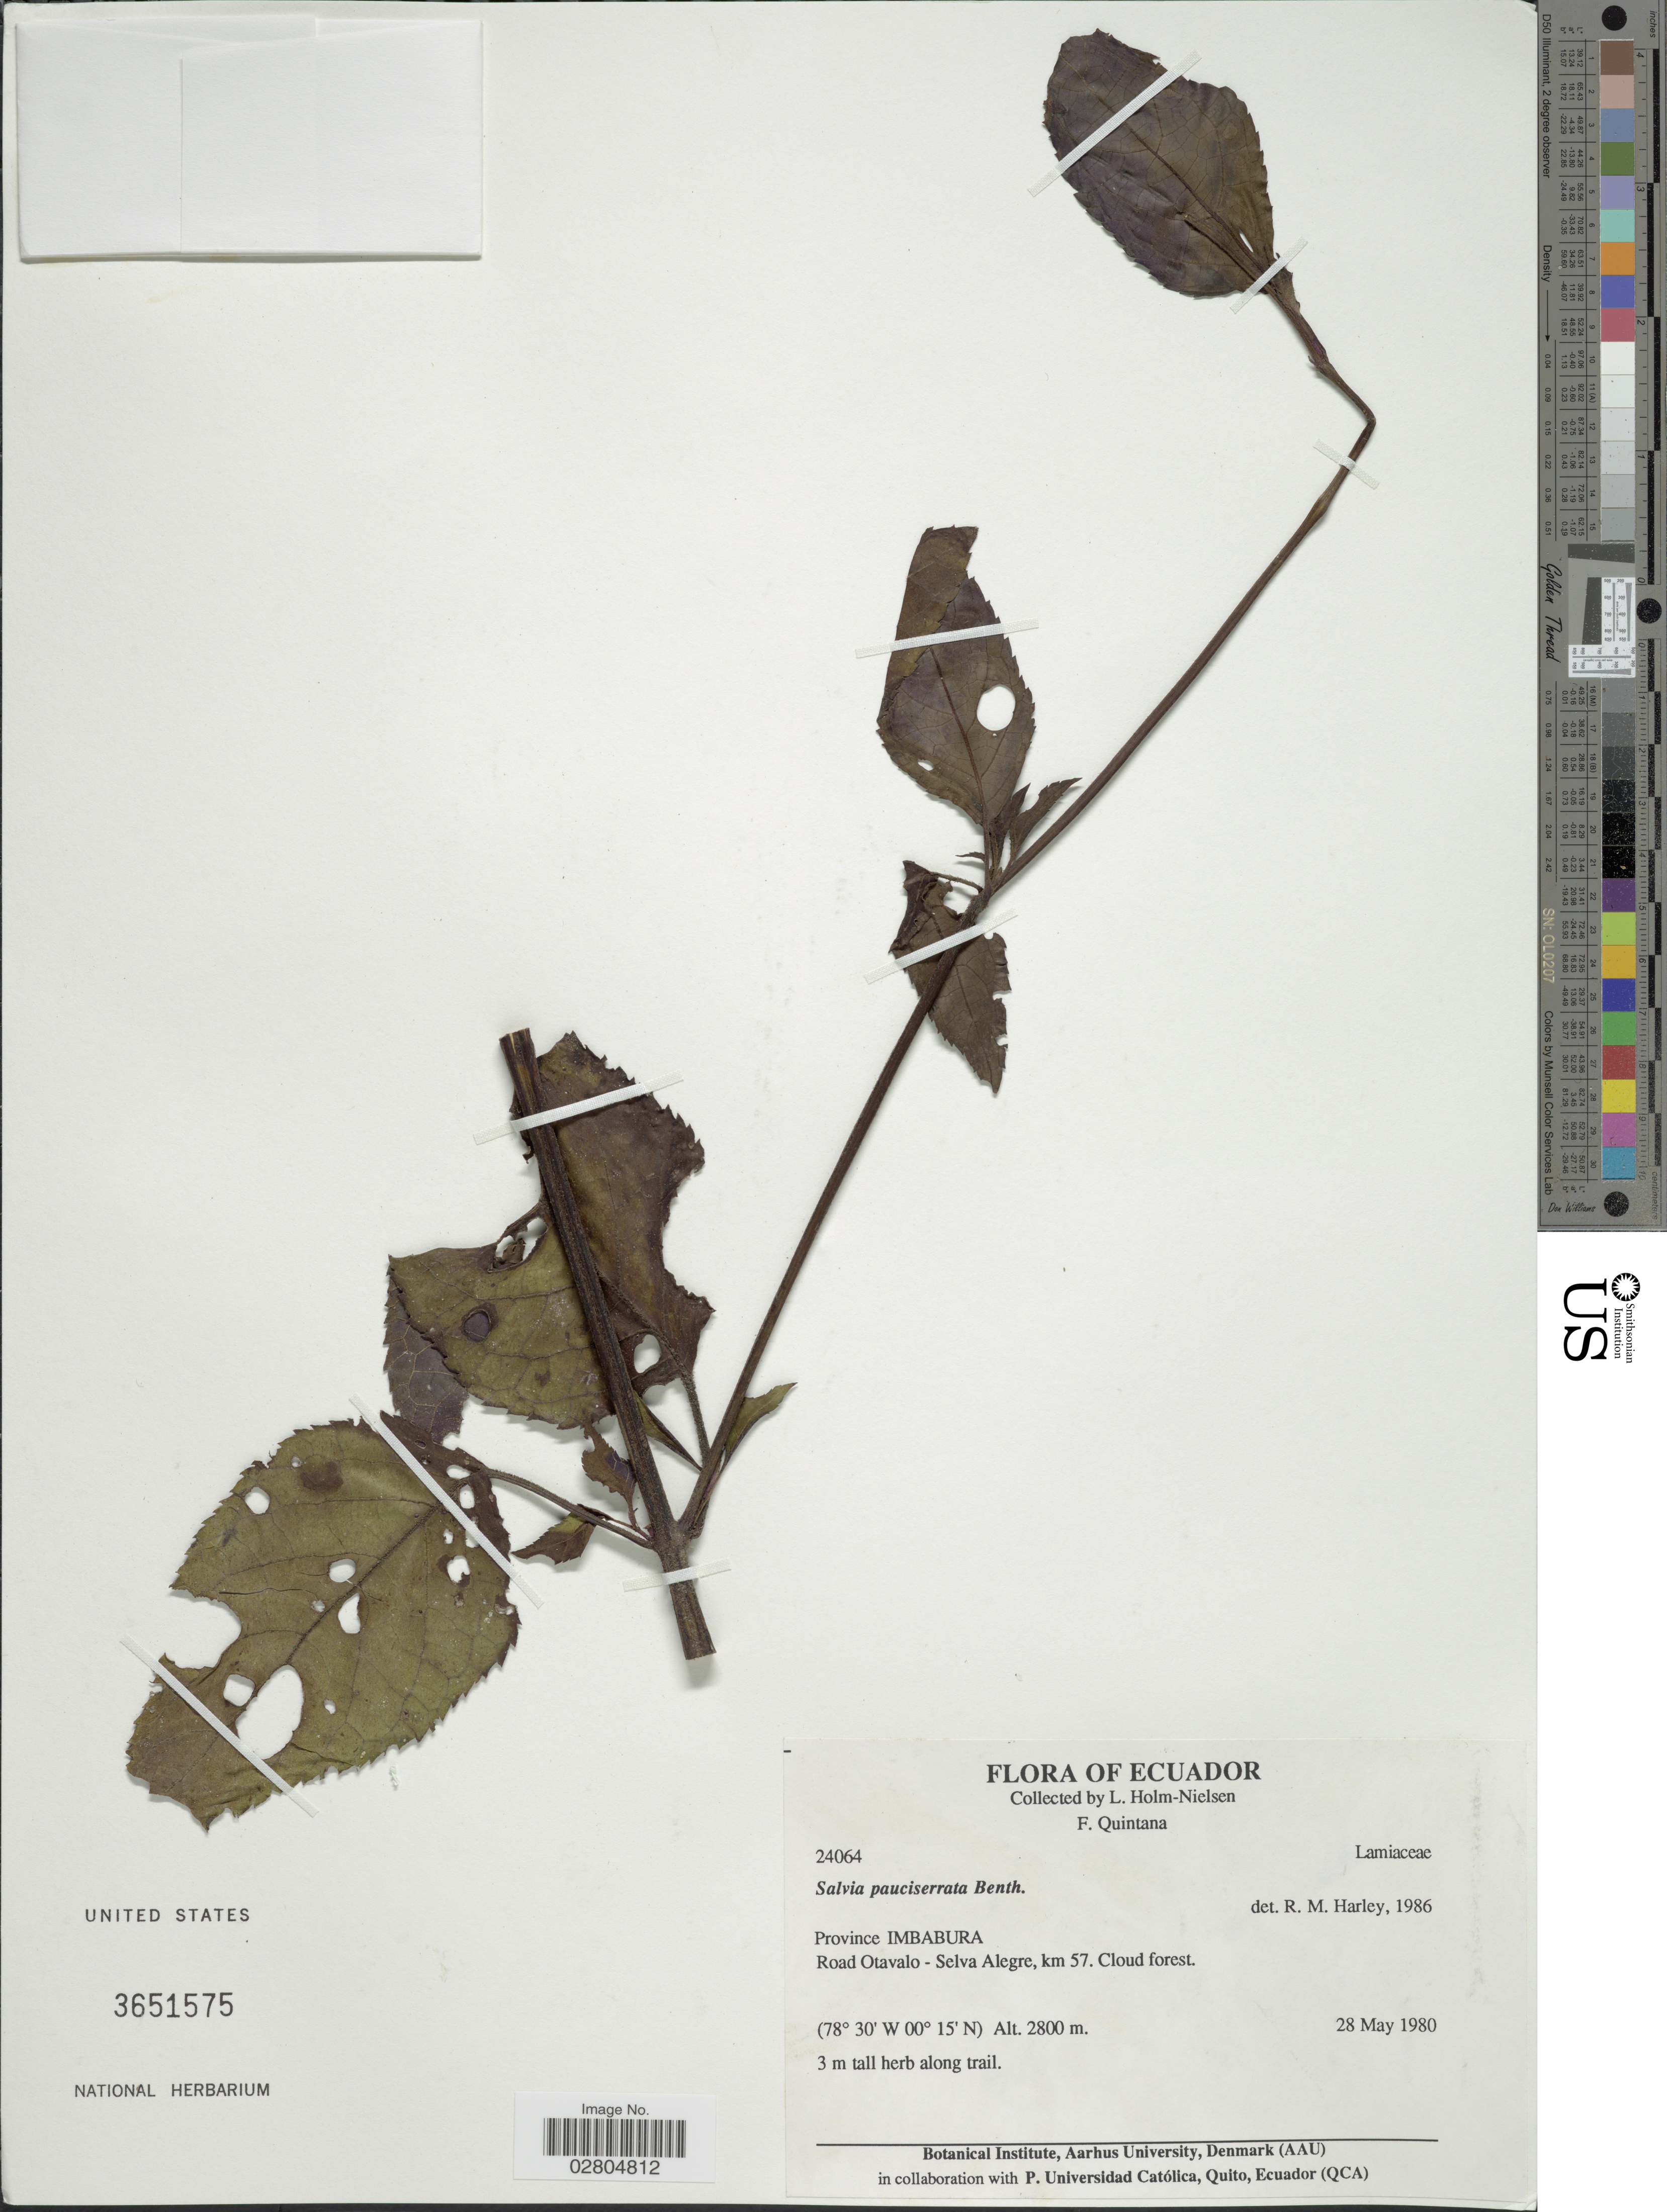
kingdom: Plantae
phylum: Tracheophyta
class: Magnoliopsida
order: Lamiales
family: Lamiaceae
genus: Salvia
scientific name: Salvia pauciserrata subsp. pauciserrata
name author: Benth.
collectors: L. Holm-Nielsen & F. Quintana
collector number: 24064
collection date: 1980-05-28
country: Ecuador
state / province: Imbabura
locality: Road Otavalo - Selva Alegre, km 57.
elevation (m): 2800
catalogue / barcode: US 3651575